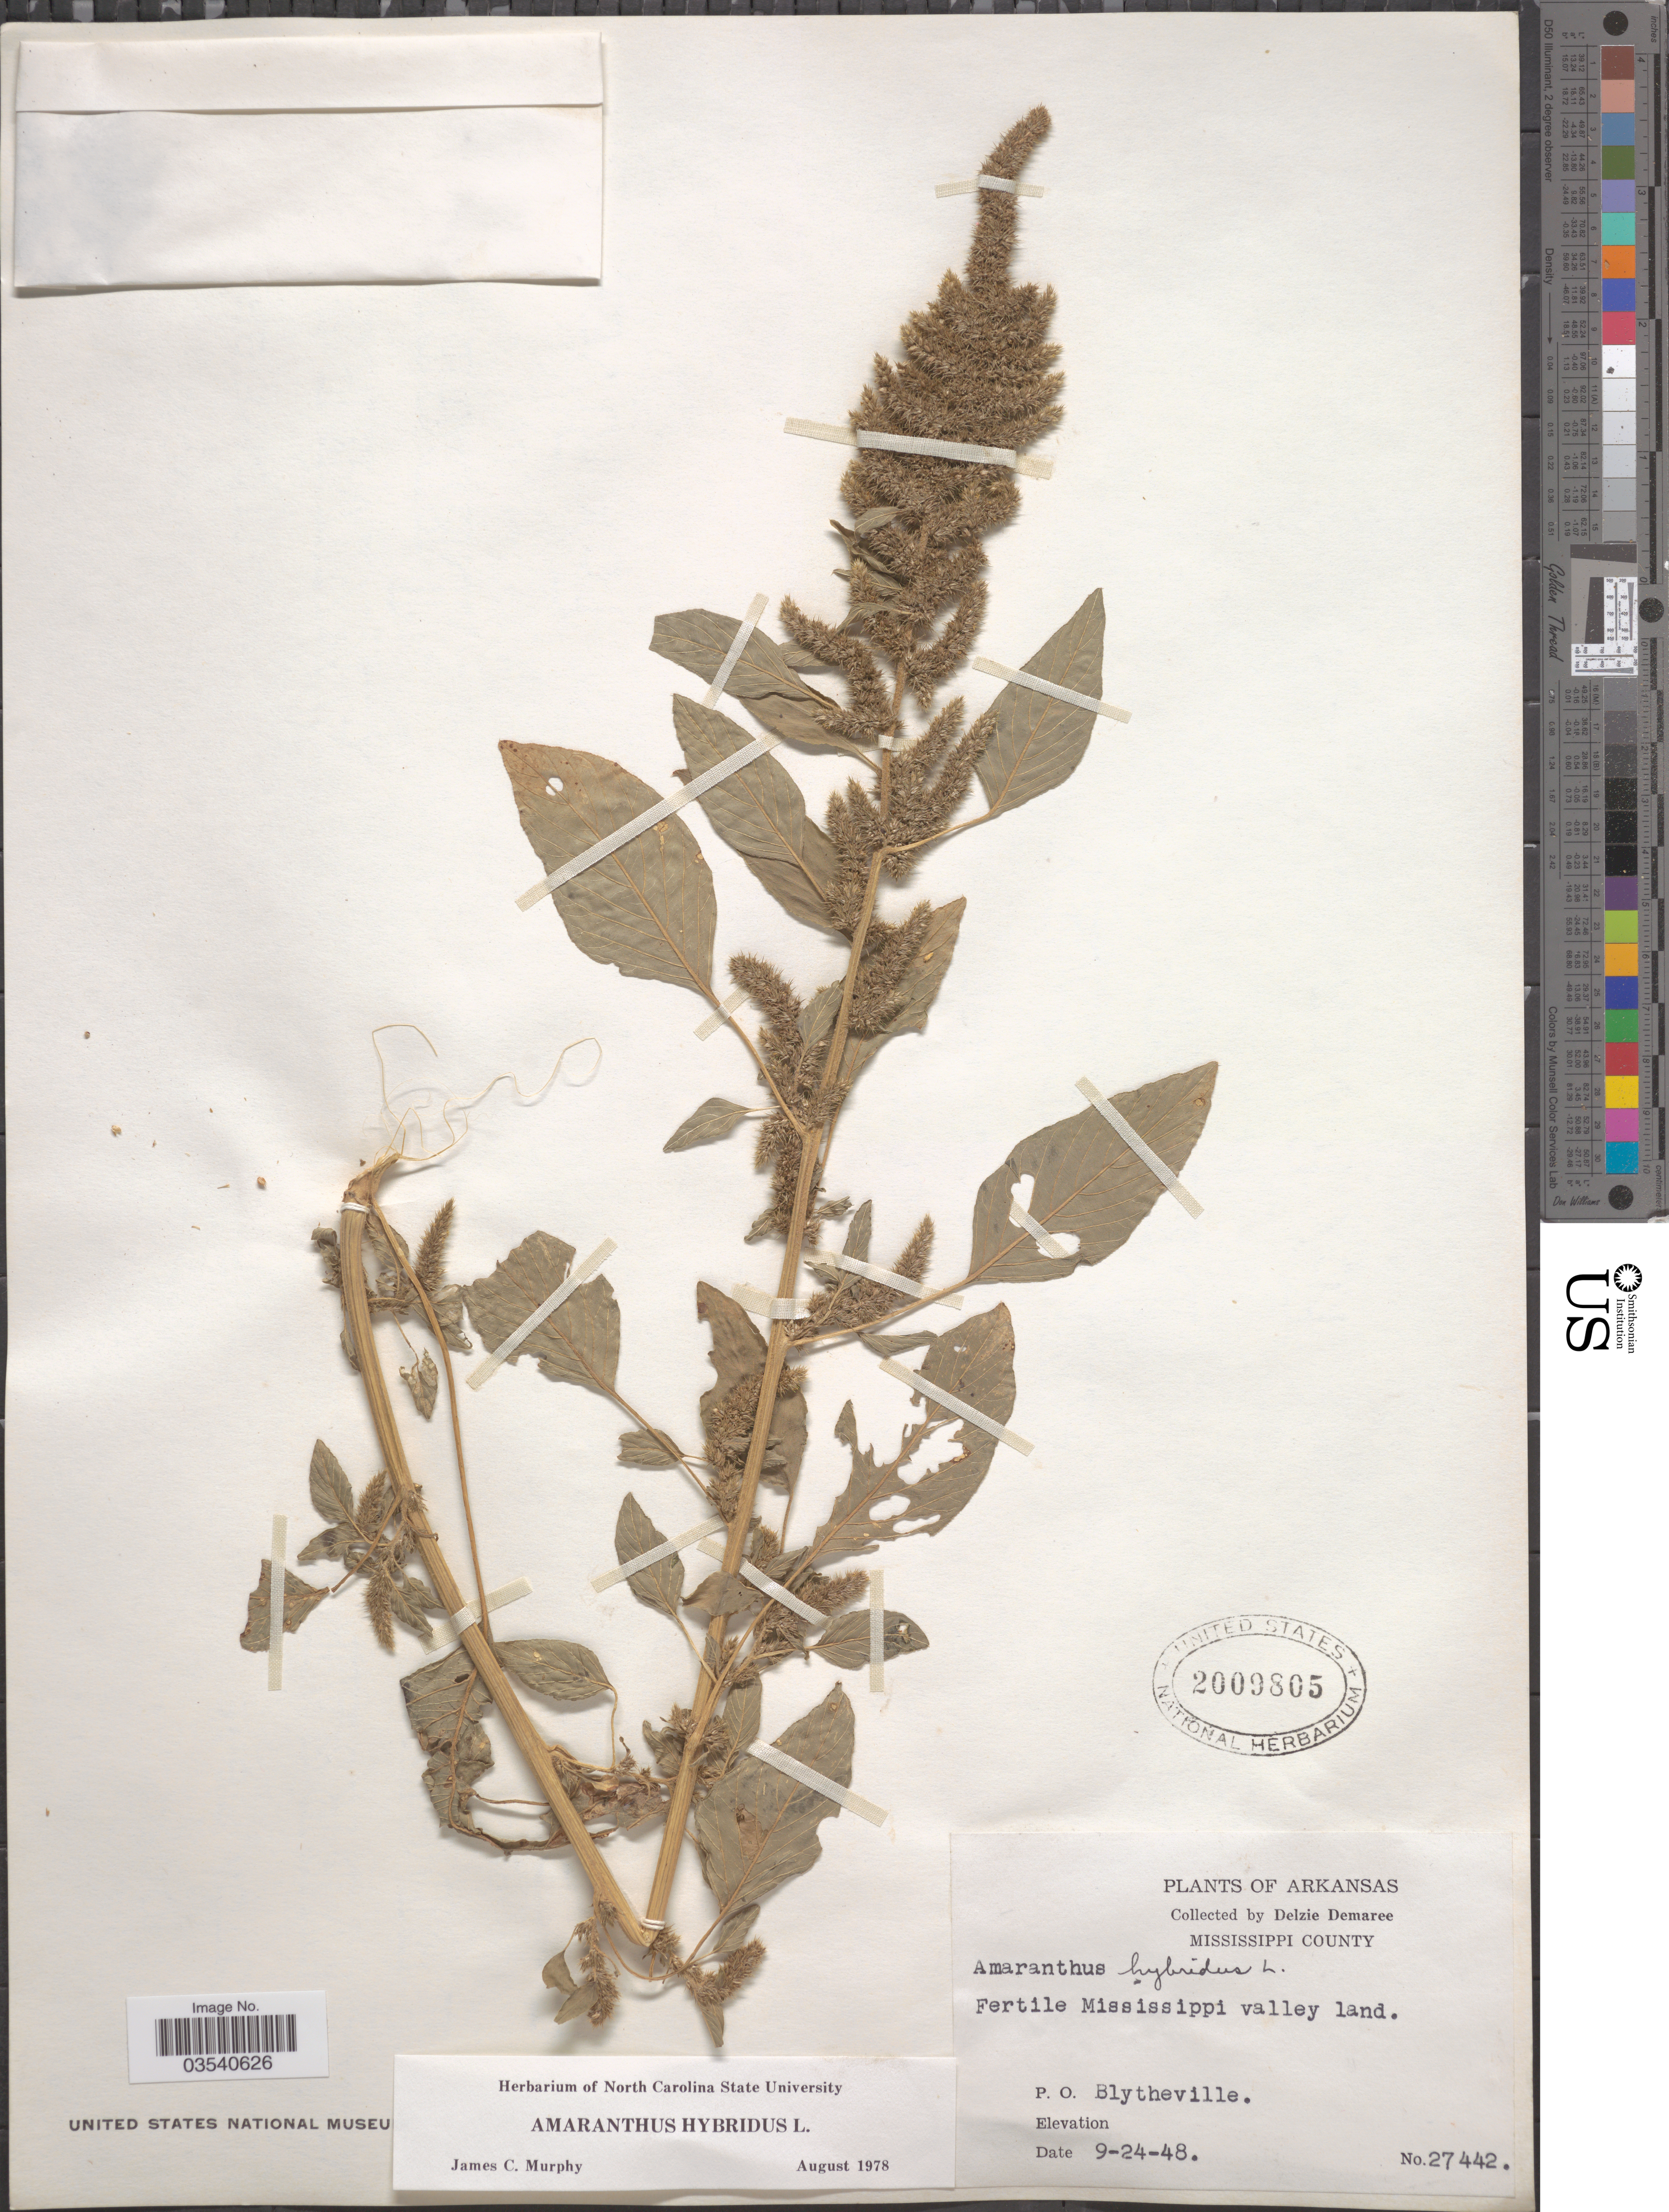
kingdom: Plantae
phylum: Tracheophyta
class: Magnoliopsida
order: Caryophyllales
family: Amaranthaceae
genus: Amaranthus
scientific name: Amaranthus hybridus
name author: L.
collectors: D. Demaree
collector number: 27442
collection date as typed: Transcribed d/m/y: 24/9/48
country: United States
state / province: Arkansas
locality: Mississippi County. Fertile Mississippi valley land. P. O. Blytheville.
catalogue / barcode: US 2009805